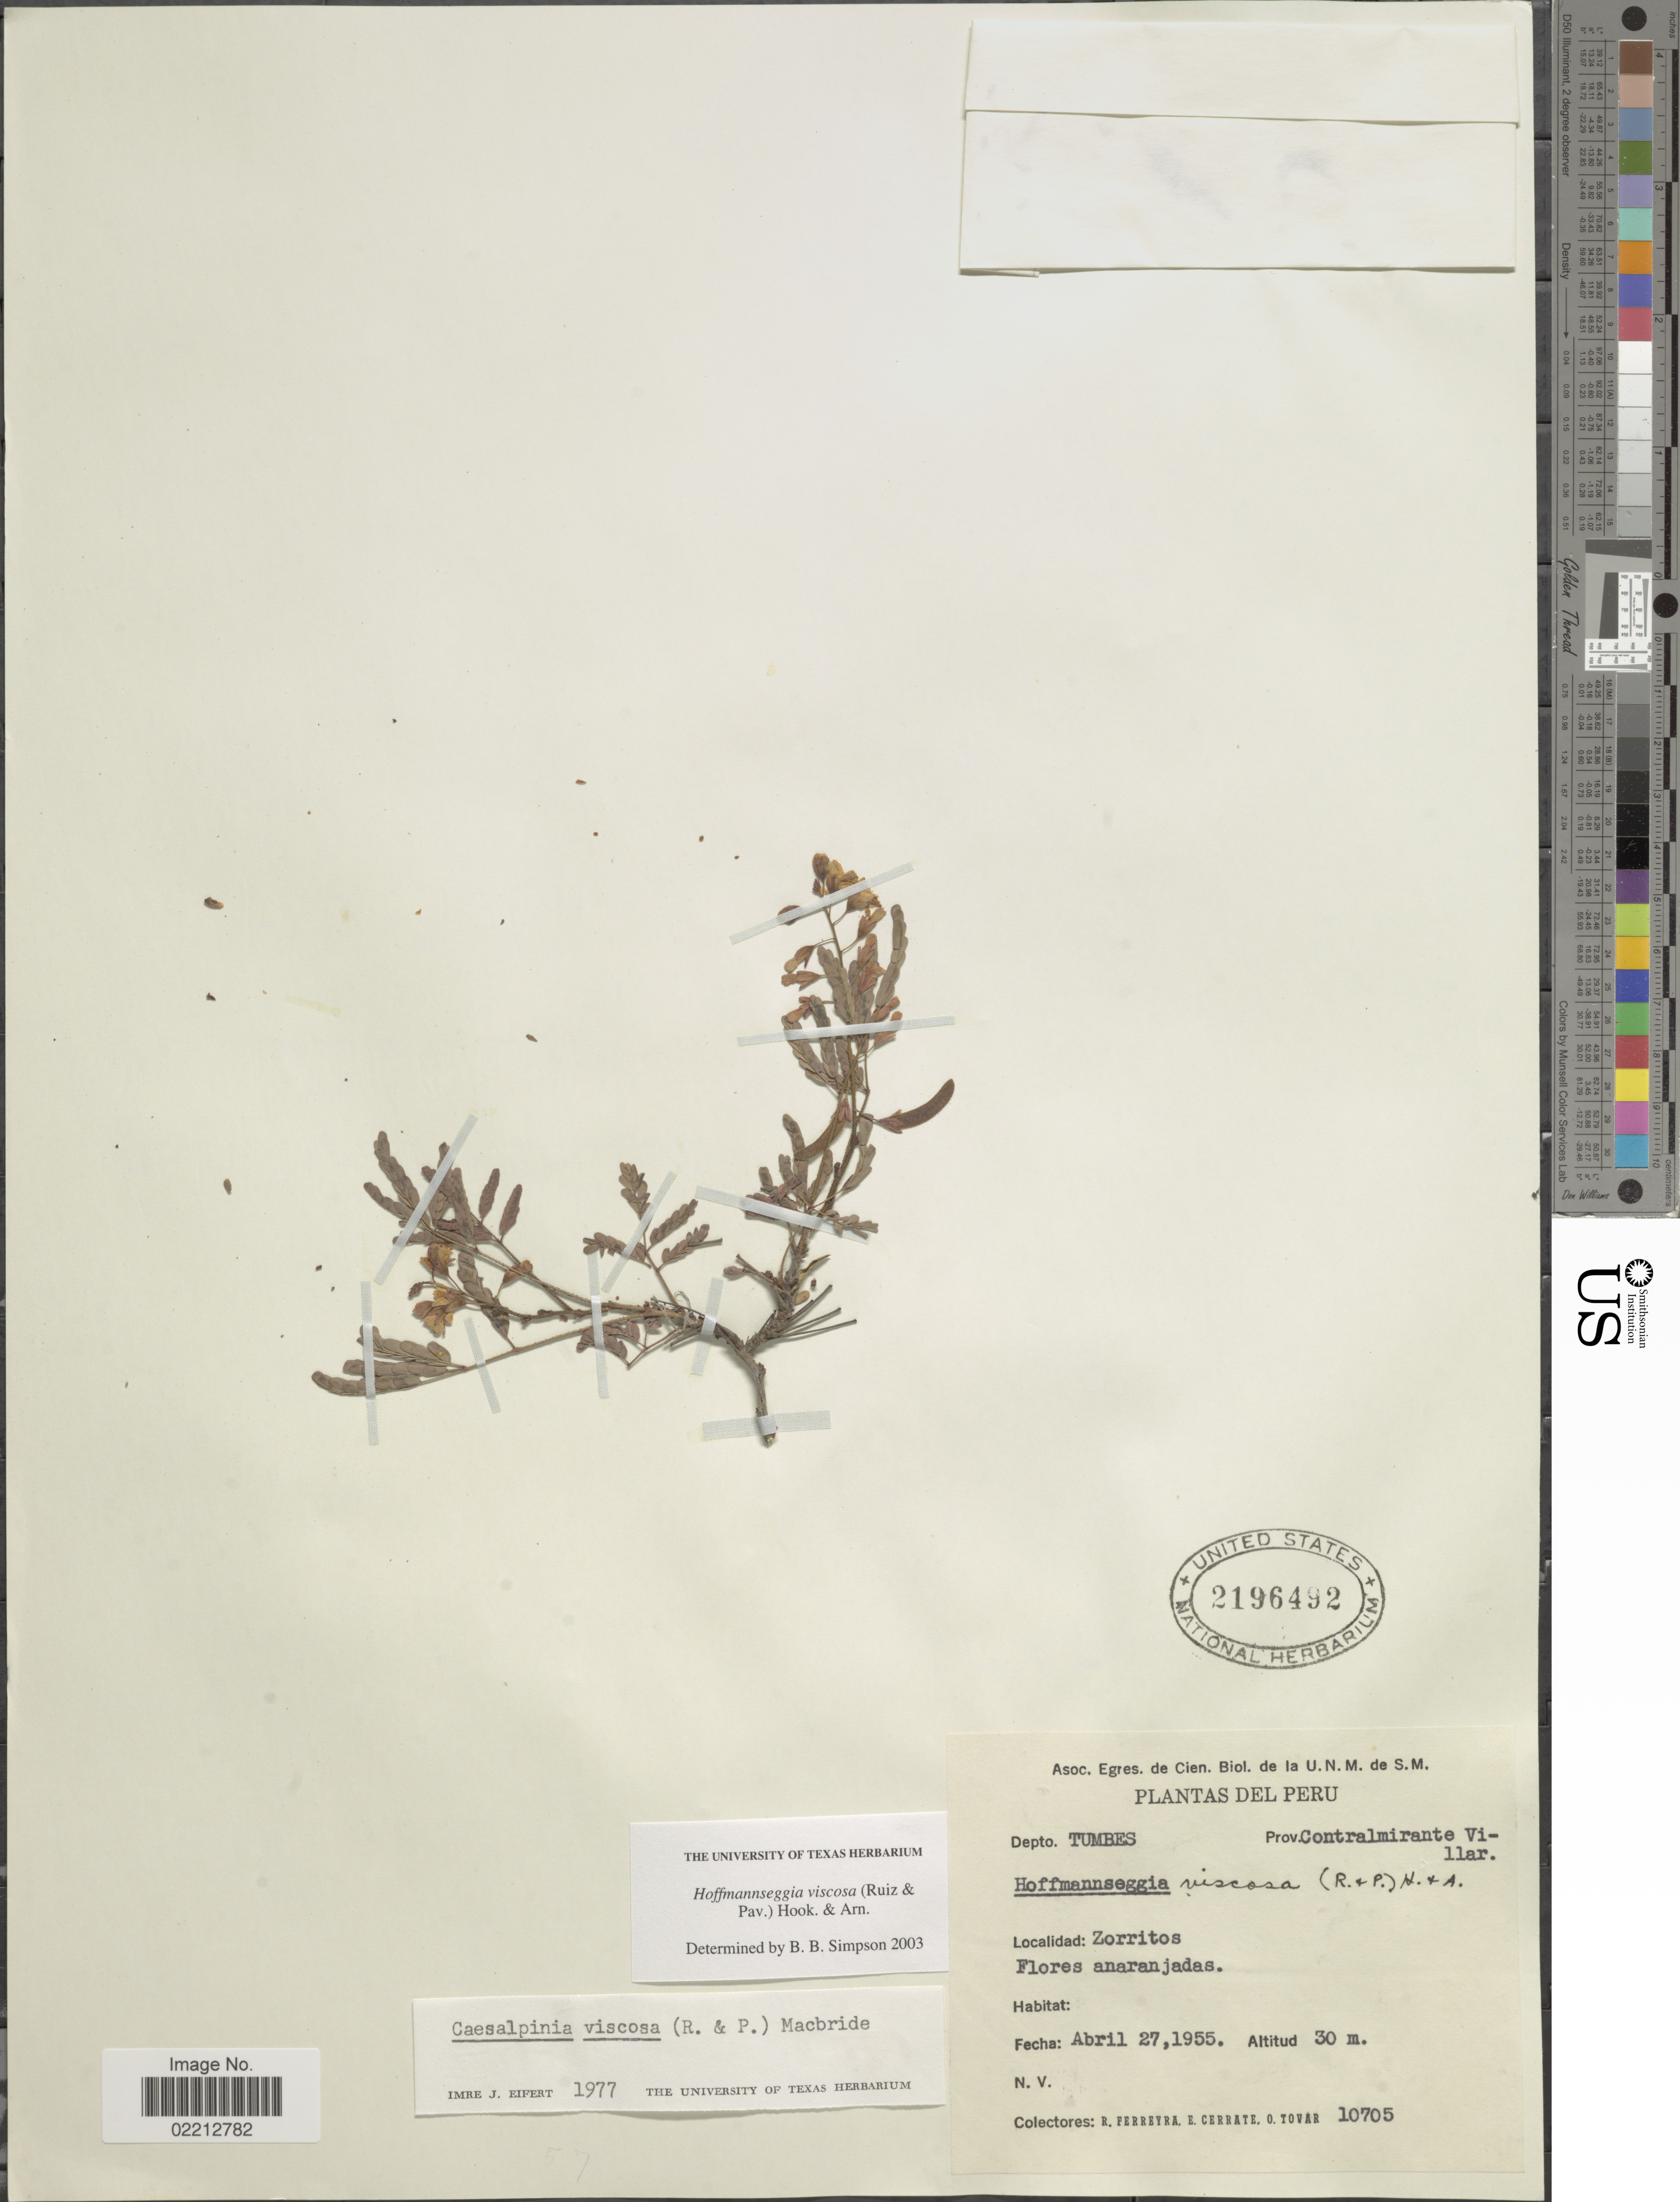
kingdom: Plantae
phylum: Tracheophyta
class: Magnoliopsida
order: Fabales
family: Fabaceae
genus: Hoffmannseggia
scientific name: Hoffmannseggia viscosa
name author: Hook. & Arn.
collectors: R. A. Ferreyra, E. Cerrate & Ó. Tovar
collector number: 10705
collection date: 1955-04-27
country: Peru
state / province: Tumbes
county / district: Contralmirante Villar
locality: Prov. Contralmirante Villar, Zorritos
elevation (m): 30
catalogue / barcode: US 2196492